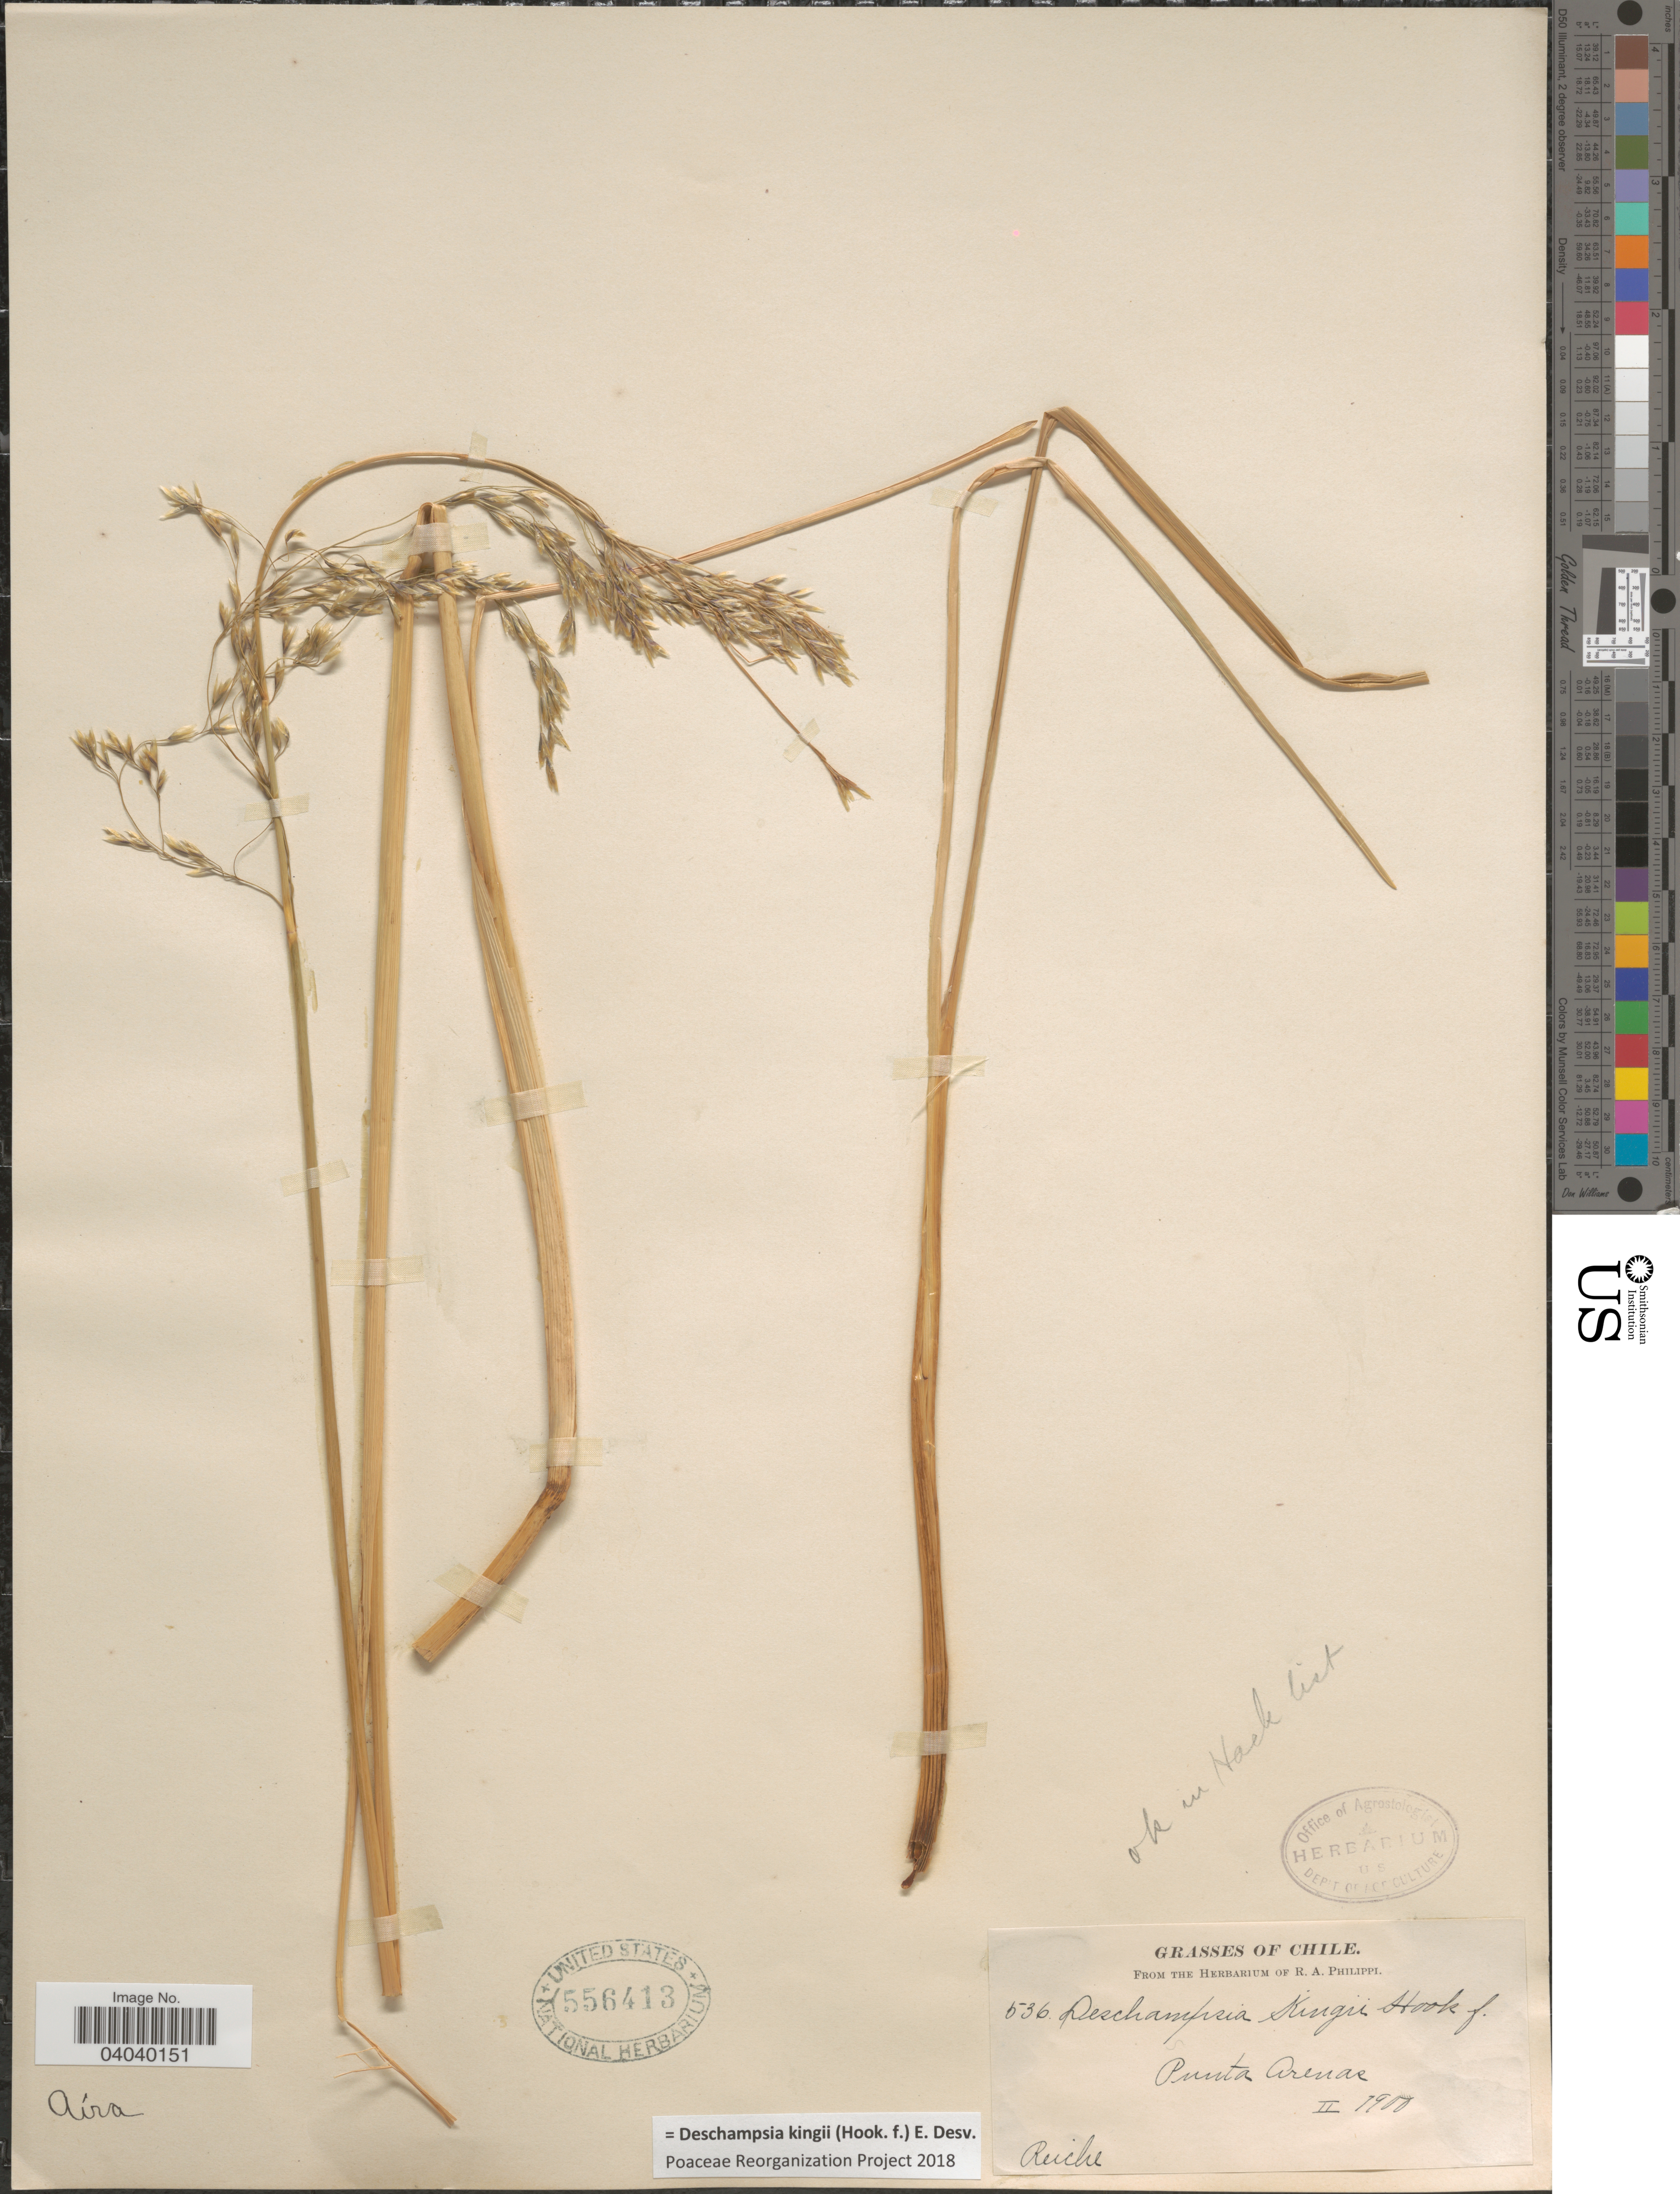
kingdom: Plantae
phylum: Tracheophyta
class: Liliopsida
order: Poales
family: Poaceae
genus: Deschampsia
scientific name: Deschampsia kingii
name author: (Hook. f.) É. Desv.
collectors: Reiche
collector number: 536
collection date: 1900-02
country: Chile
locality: Punta Arenas.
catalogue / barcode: US 556413